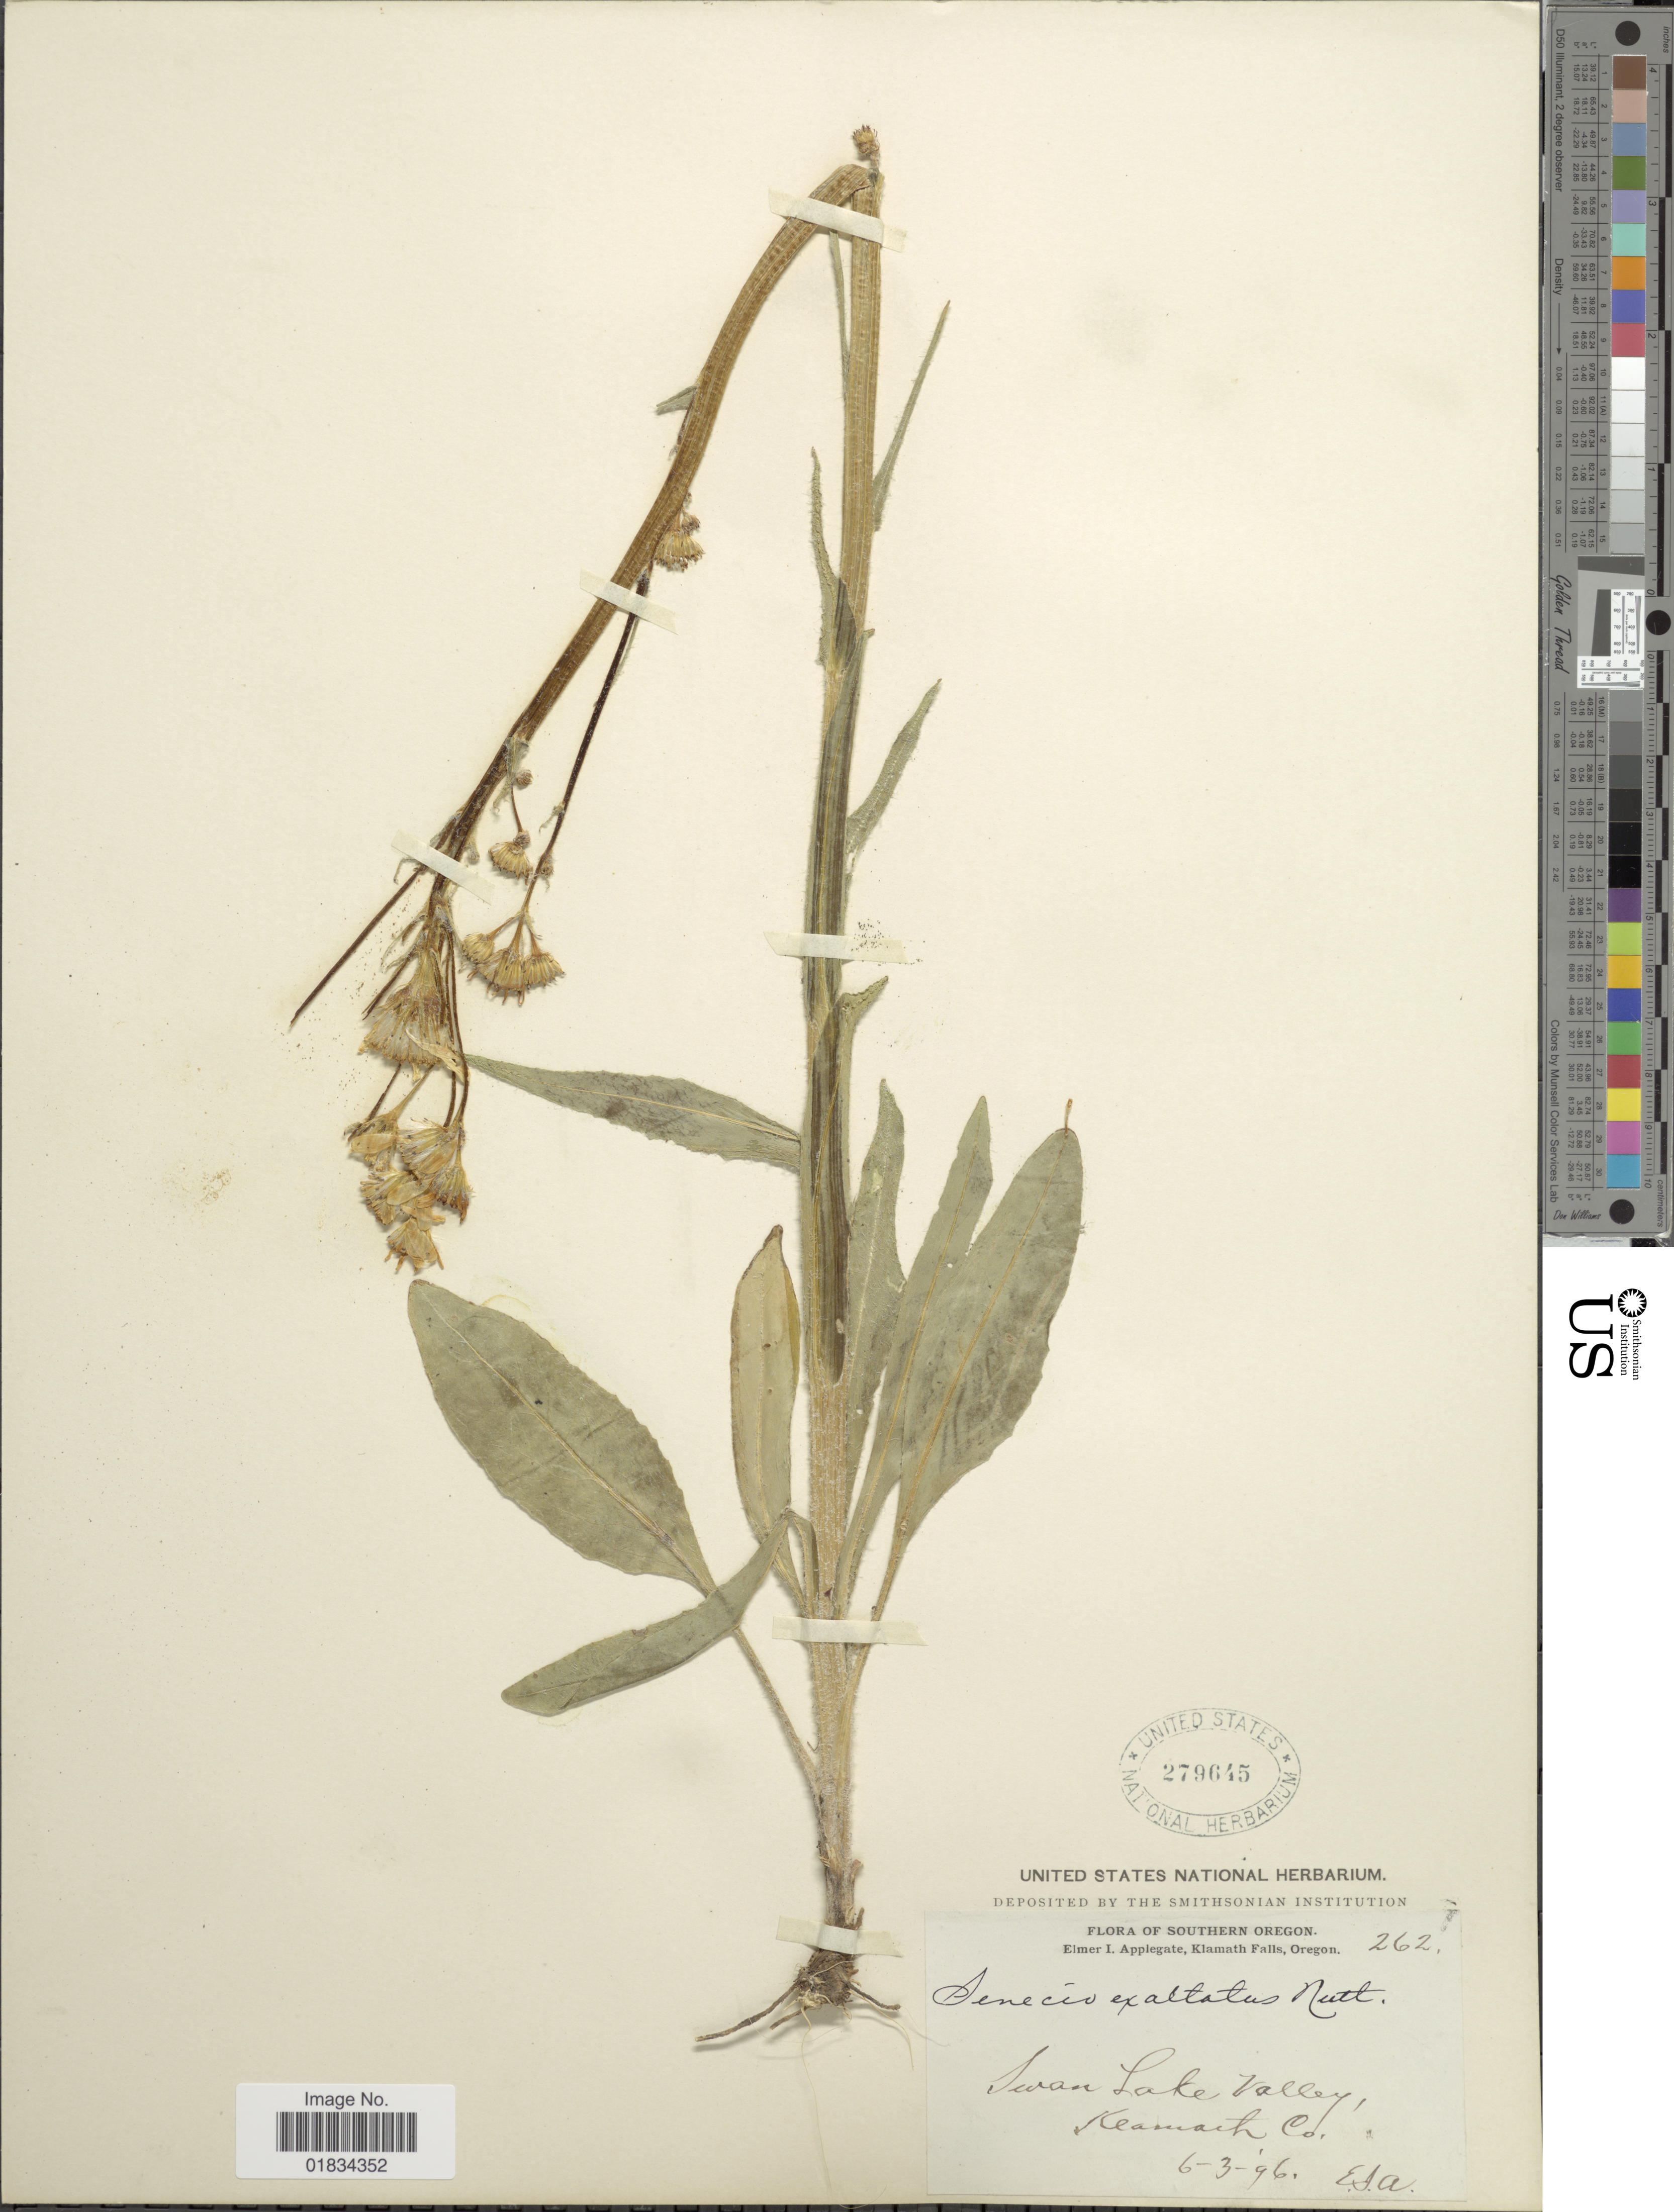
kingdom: Plantae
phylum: Tracheophyta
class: Magnoliopsida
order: Asterales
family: Asteraceae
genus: Senecio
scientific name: Senecio integerrimus var. ochroleucus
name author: (A. Gray) Cronq.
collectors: E. I. Applegate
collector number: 262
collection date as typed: Transcribed d/m/y: 3/6/96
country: United States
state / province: Oregon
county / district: Klamath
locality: Southern Oregon, Swan Lake Valley, Klamath Co.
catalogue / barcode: US 279645